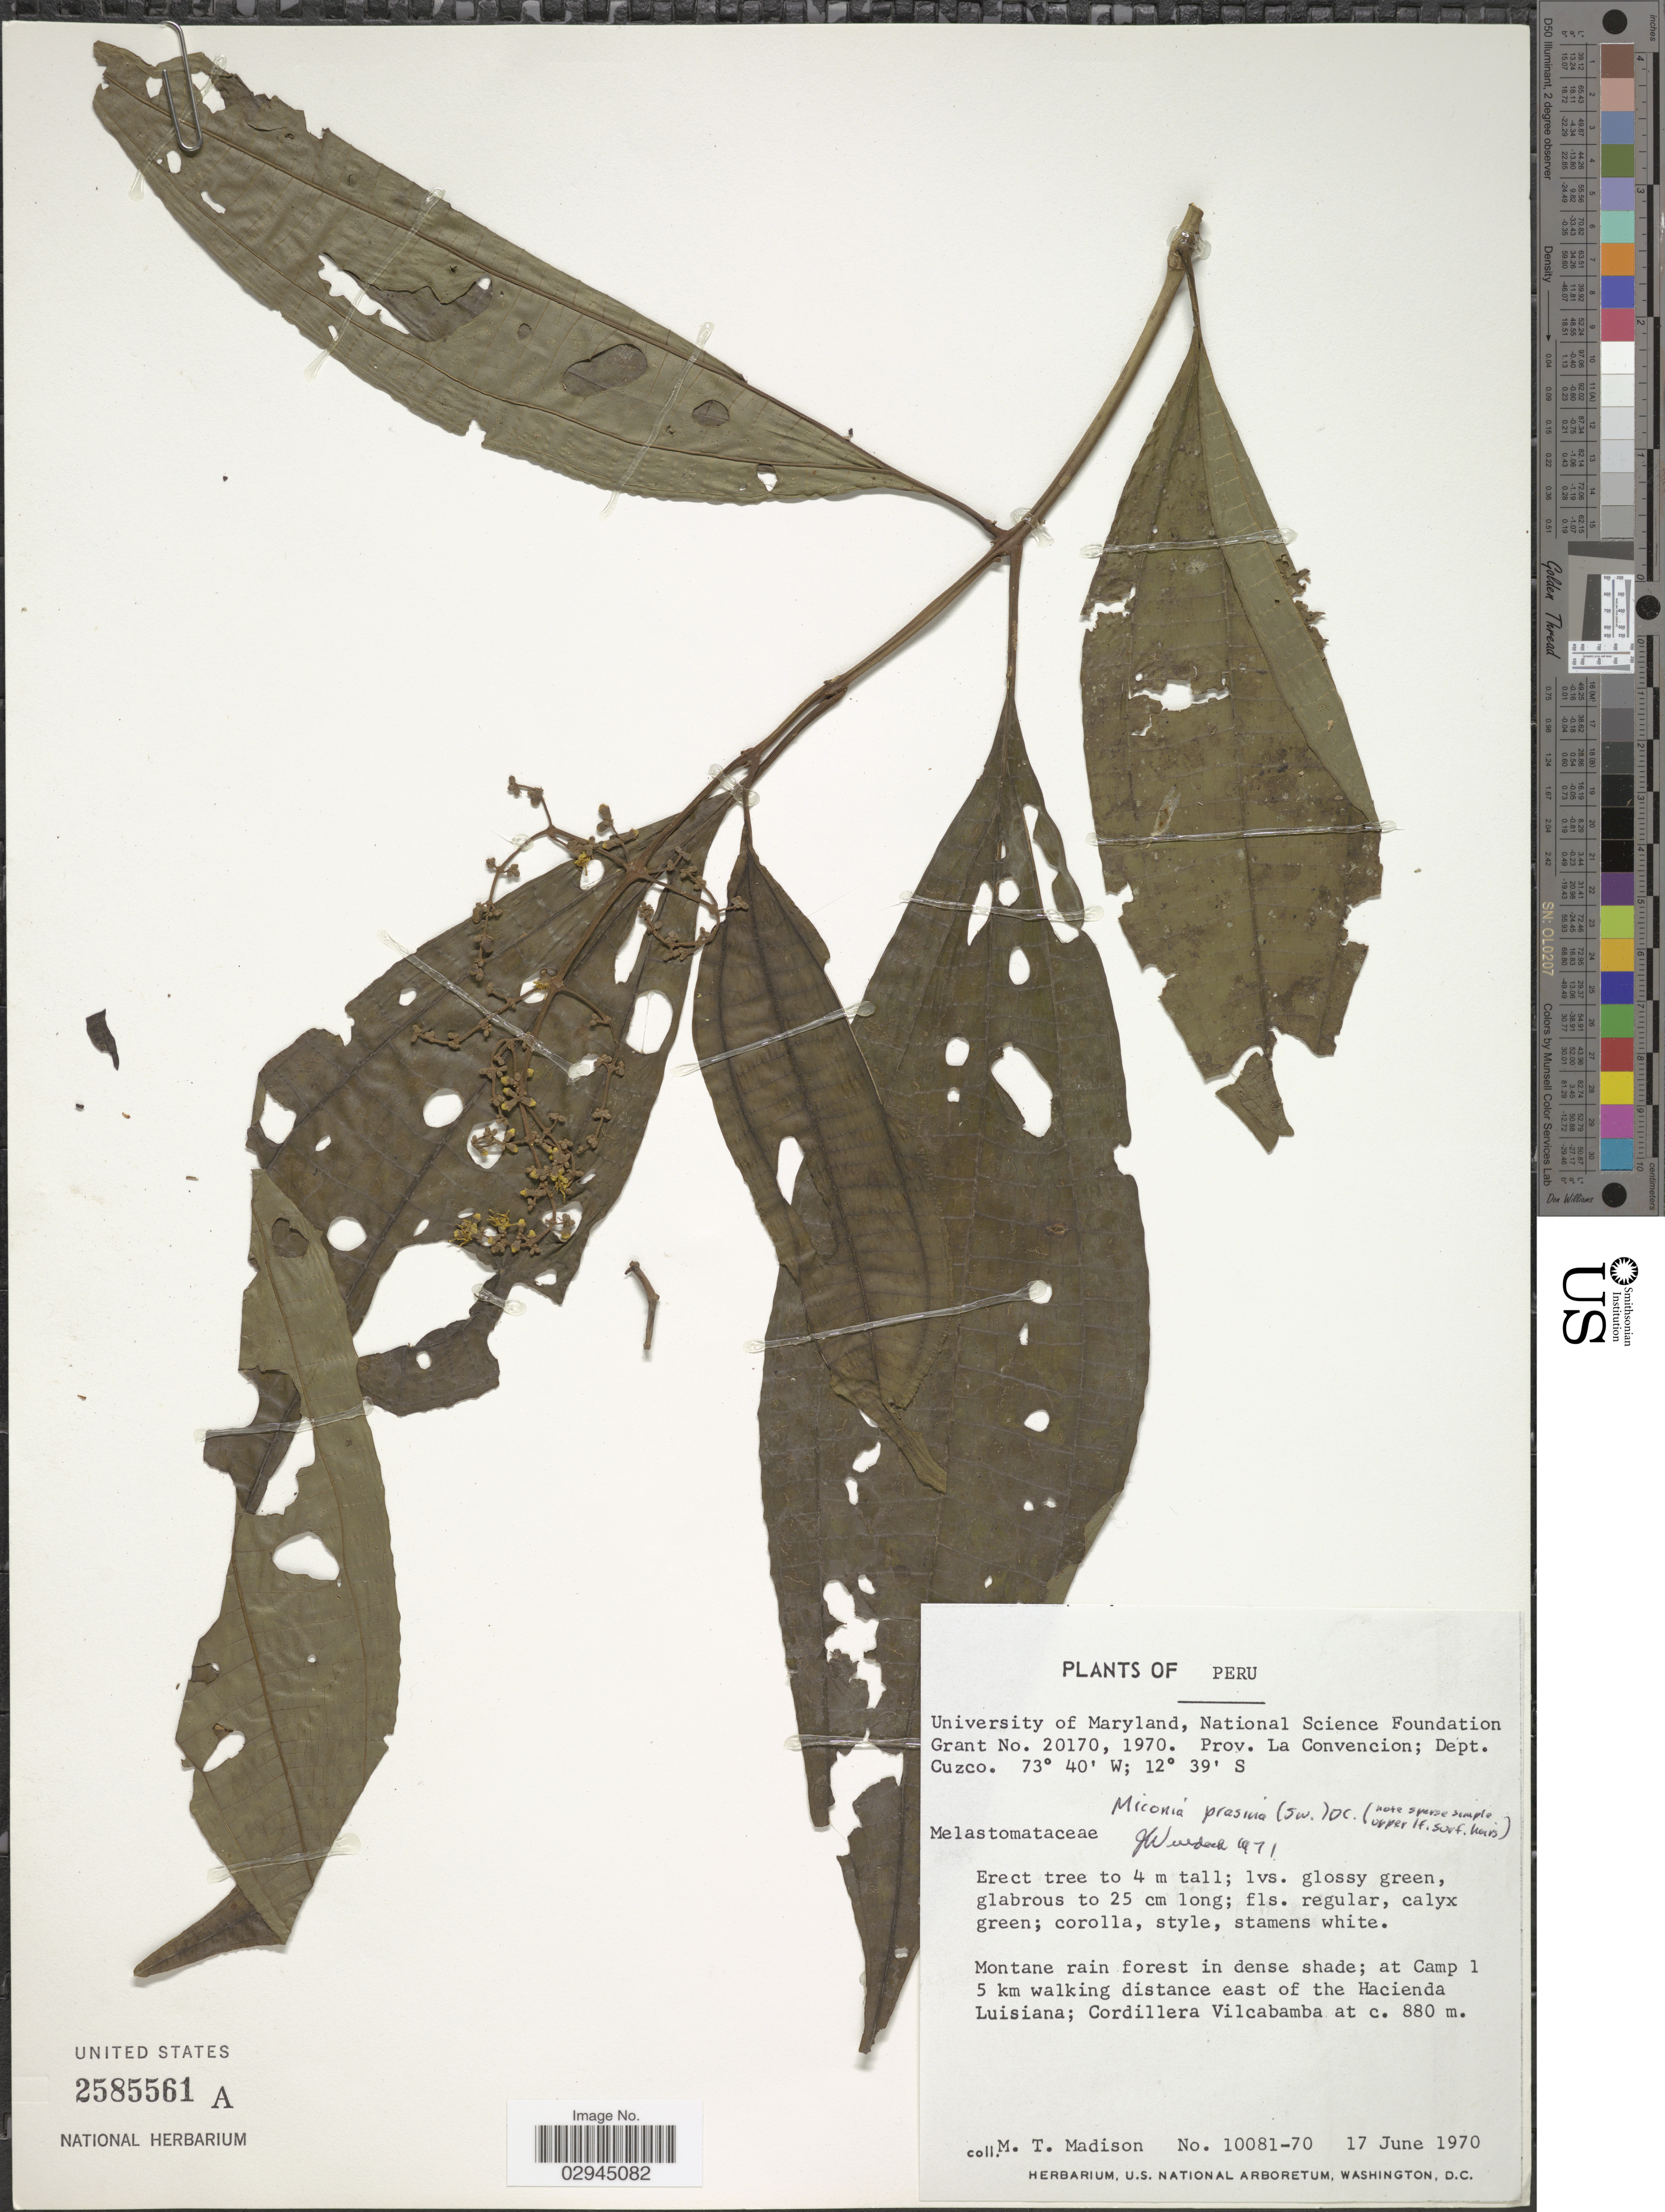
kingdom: Plantae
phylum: Tracheophyta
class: Magnoliopsida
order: Myrtales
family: Melastomataceae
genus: Miconia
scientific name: Miconia prasina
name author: (Sw.) DC.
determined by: Wurdack, John J., (US), US (UNITED STATES)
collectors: M. T. Madison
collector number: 10081-70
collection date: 1970-06-17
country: Peru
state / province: Cusco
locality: Prov. La Convencion; Dept. Cuzco. At Camp 1 5 km walking distance east of the Hacienda Luisiana; in the Cordillera Vilcabamba.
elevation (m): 880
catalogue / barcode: US 2585561A